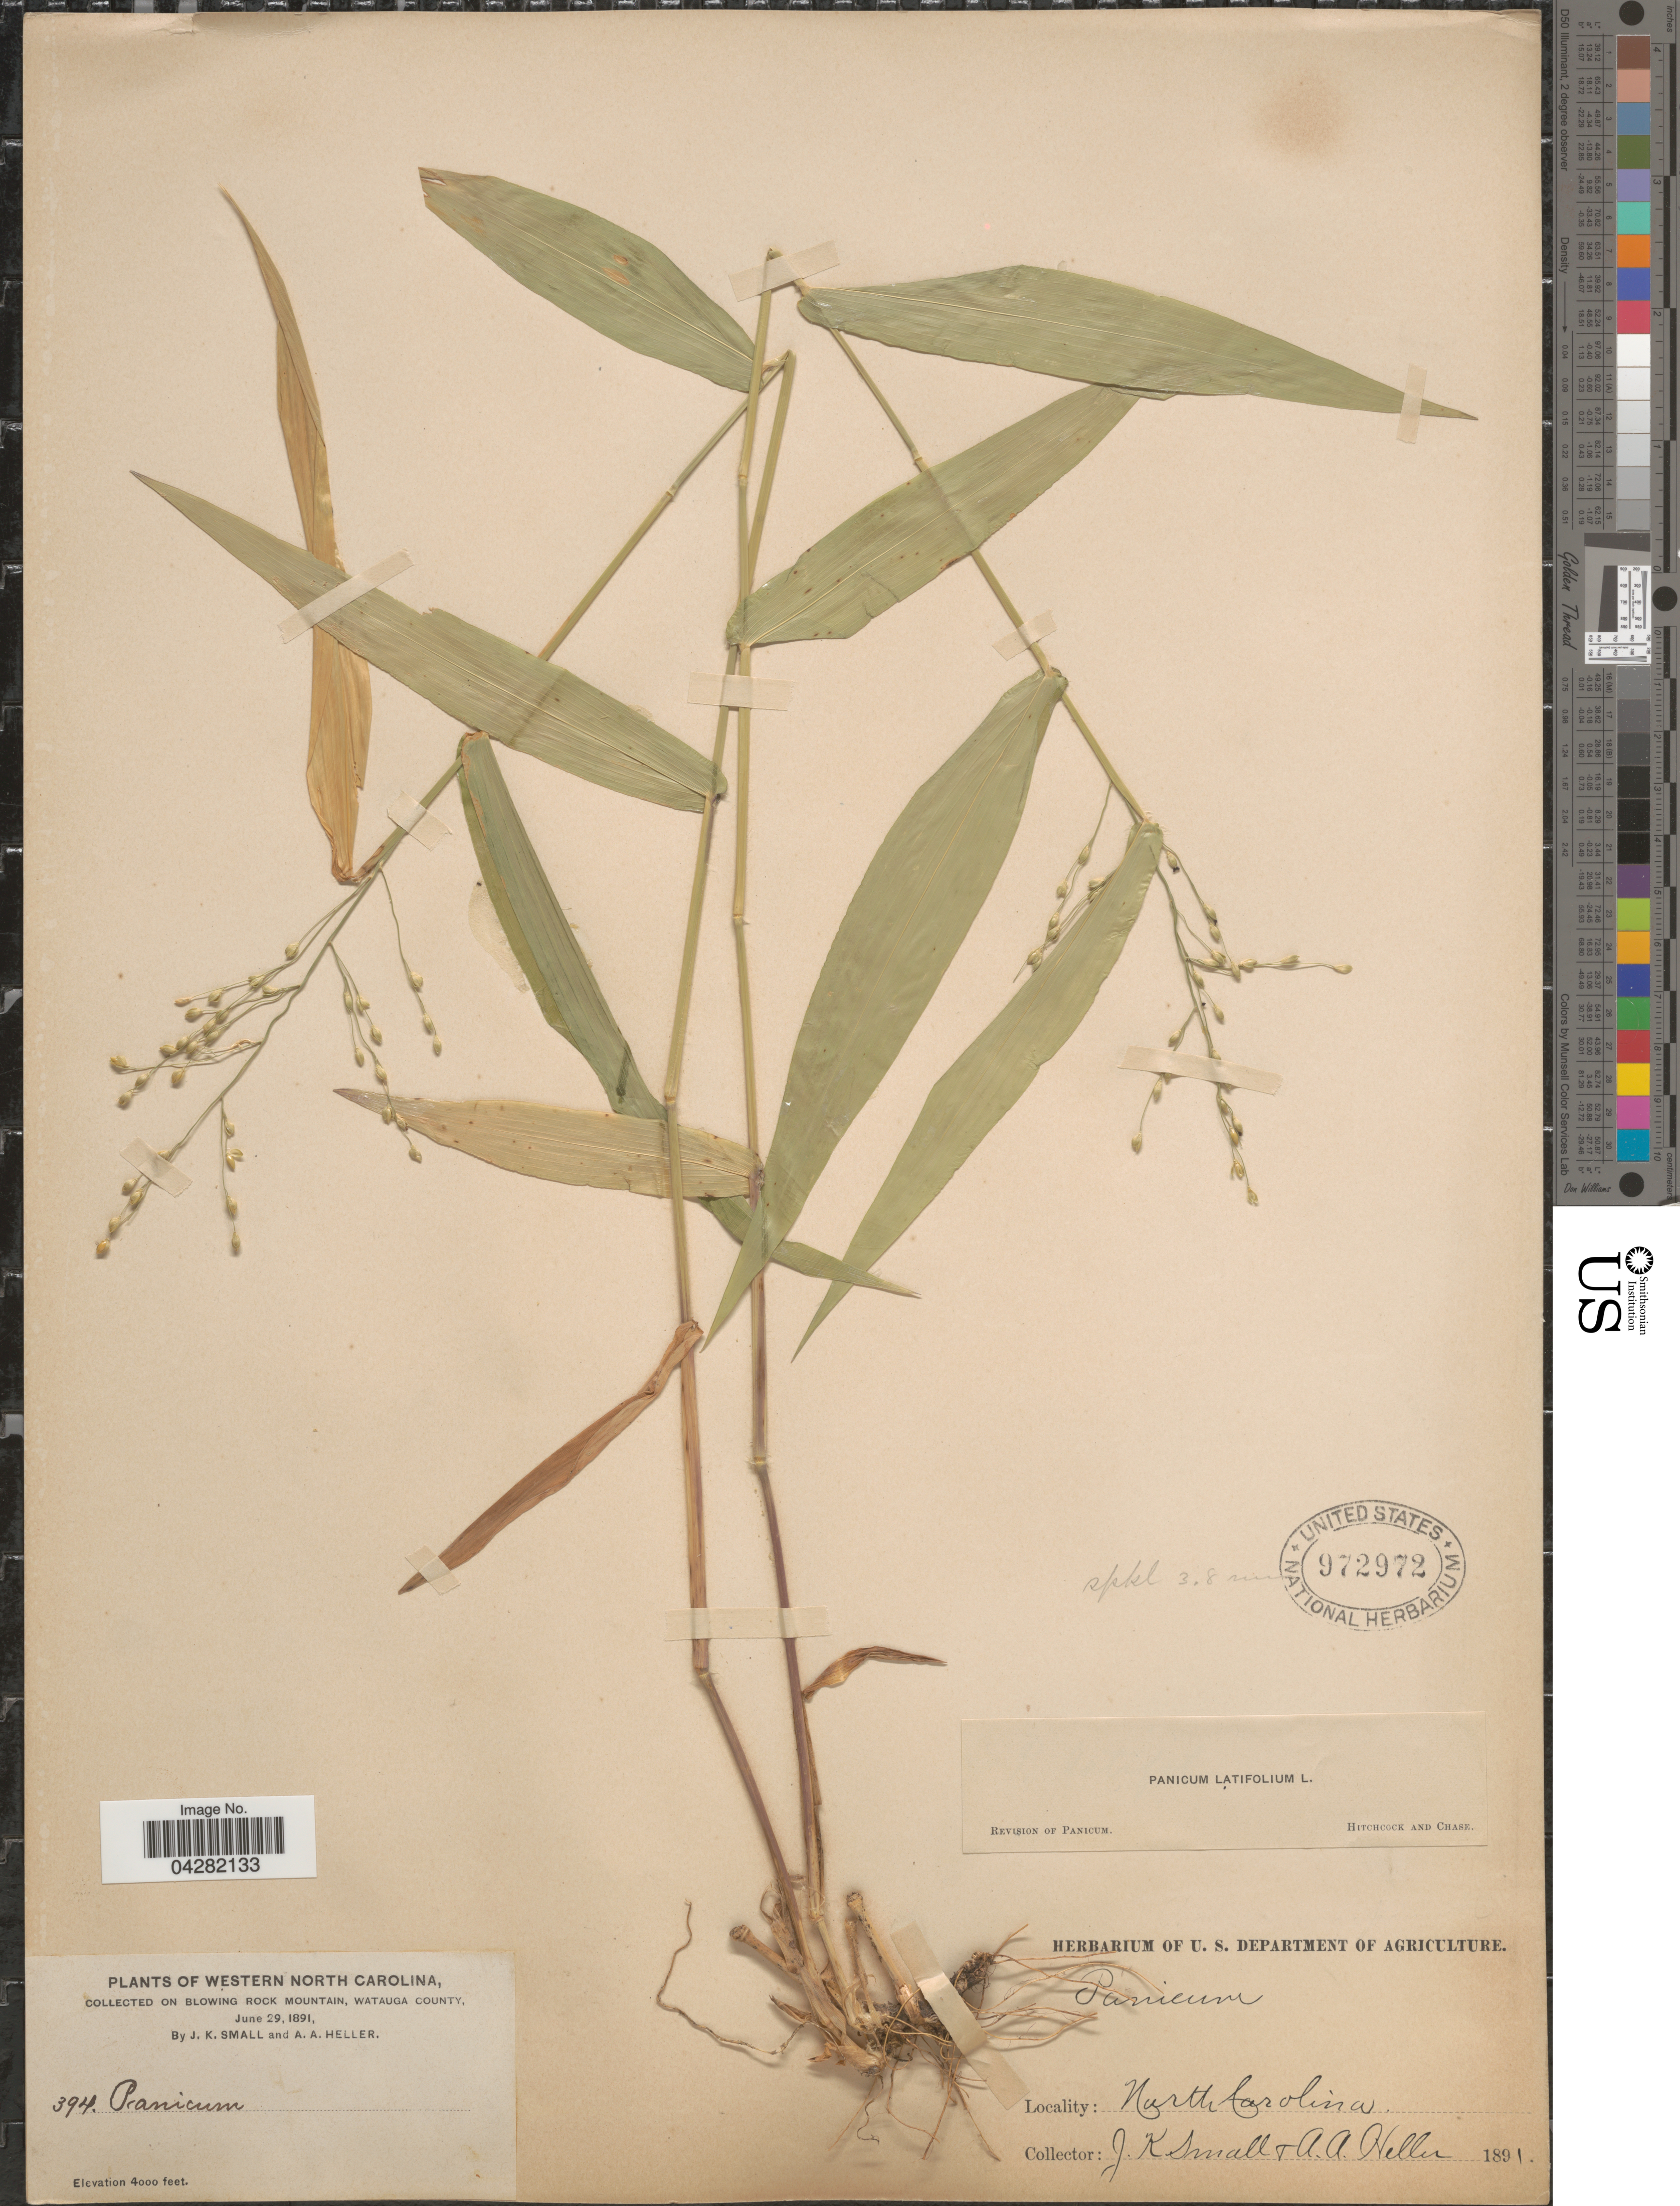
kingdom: Plantae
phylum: Tracheophyta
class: Liliopsida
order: Poales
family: Poaceae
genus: Dichanthelium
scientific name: Dichanthelium latifolium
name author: (L.) Harvill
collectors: J. K. Small & A. A. Heller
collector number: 394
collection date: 1891-06-29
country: United States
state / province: North Carolina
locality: Western North Carolina, on Blowing Rock Mountain, Watauga County.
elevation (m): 1219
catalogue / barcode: US 972972